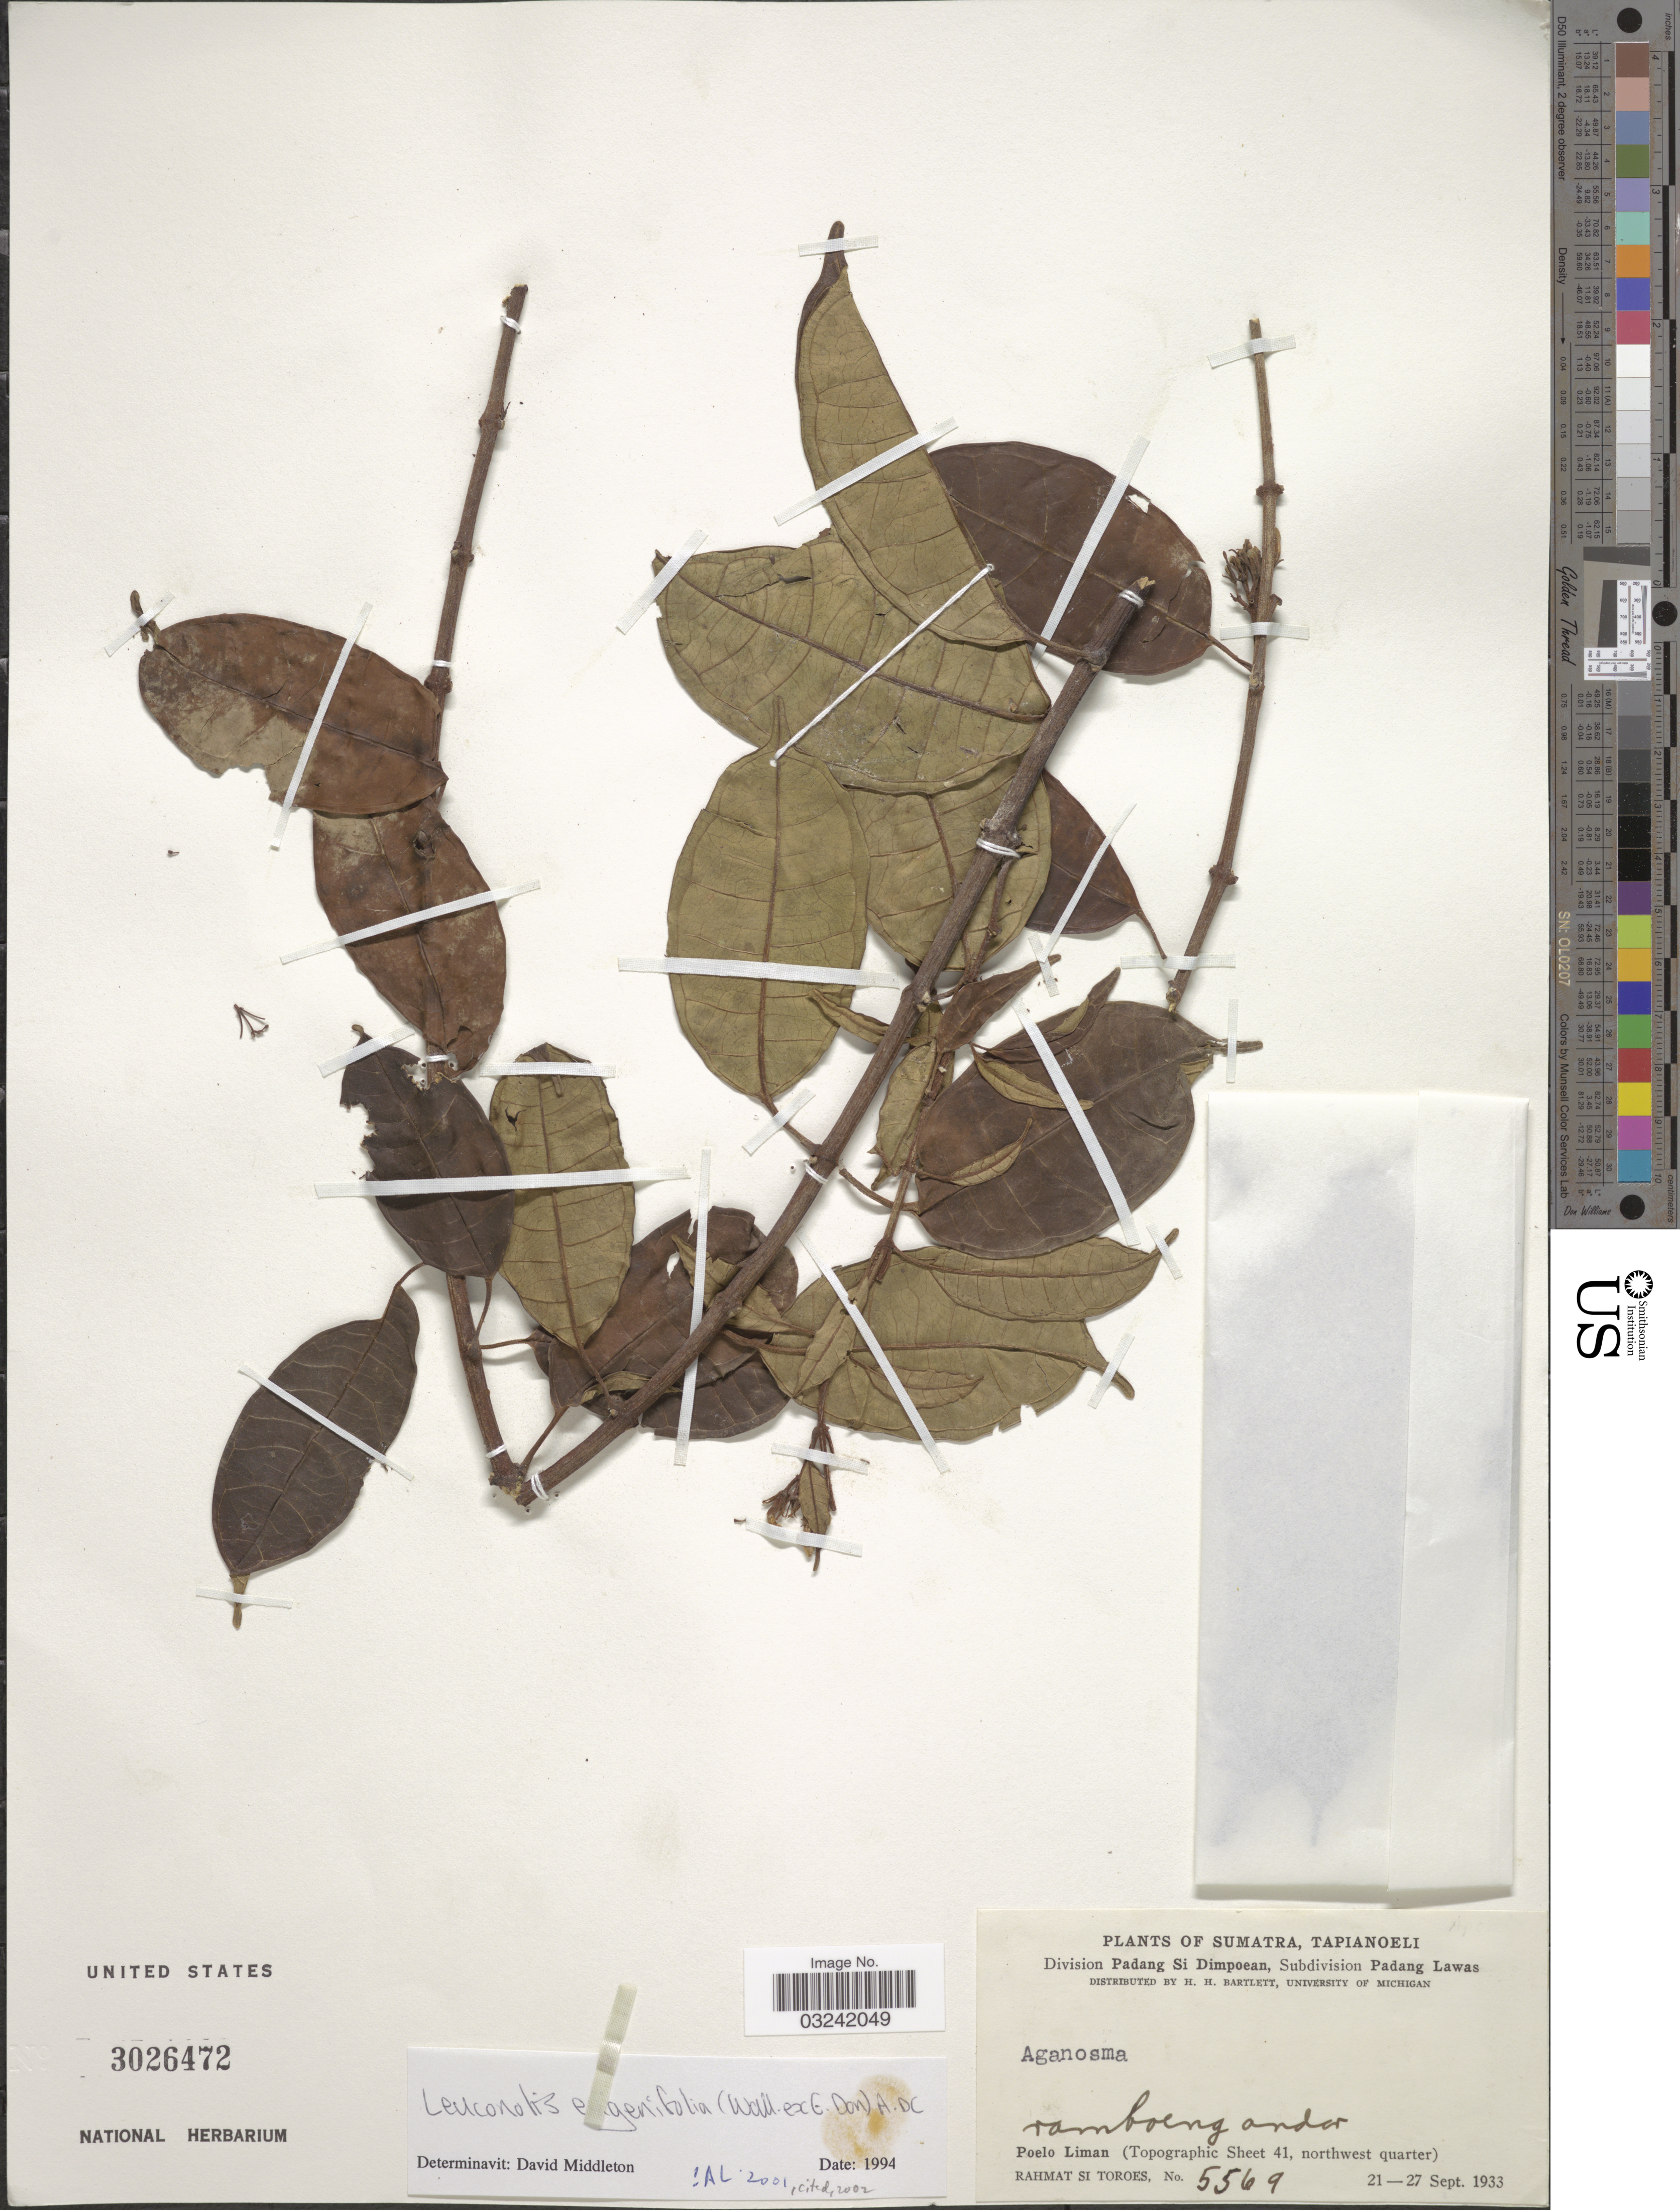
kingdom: Plantae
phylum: Tracheophyta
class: Magnoliopsida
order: Gentianales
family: Apocynaceae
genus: Leuconotis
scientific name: Leuconotis eugeniifolius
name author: DC.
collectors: Rahmat Si Boeea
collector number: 5569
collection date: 1933-09-21/1933-09-27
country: Indonesia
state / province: Sumatra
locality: Sumatra, Tapianoeli, Division Padang Si Dimpoean, Subdivision Padang Lawas, Poelo Liman (Topographic Sheet 41, northwest quarter).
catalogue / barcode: US 3026472